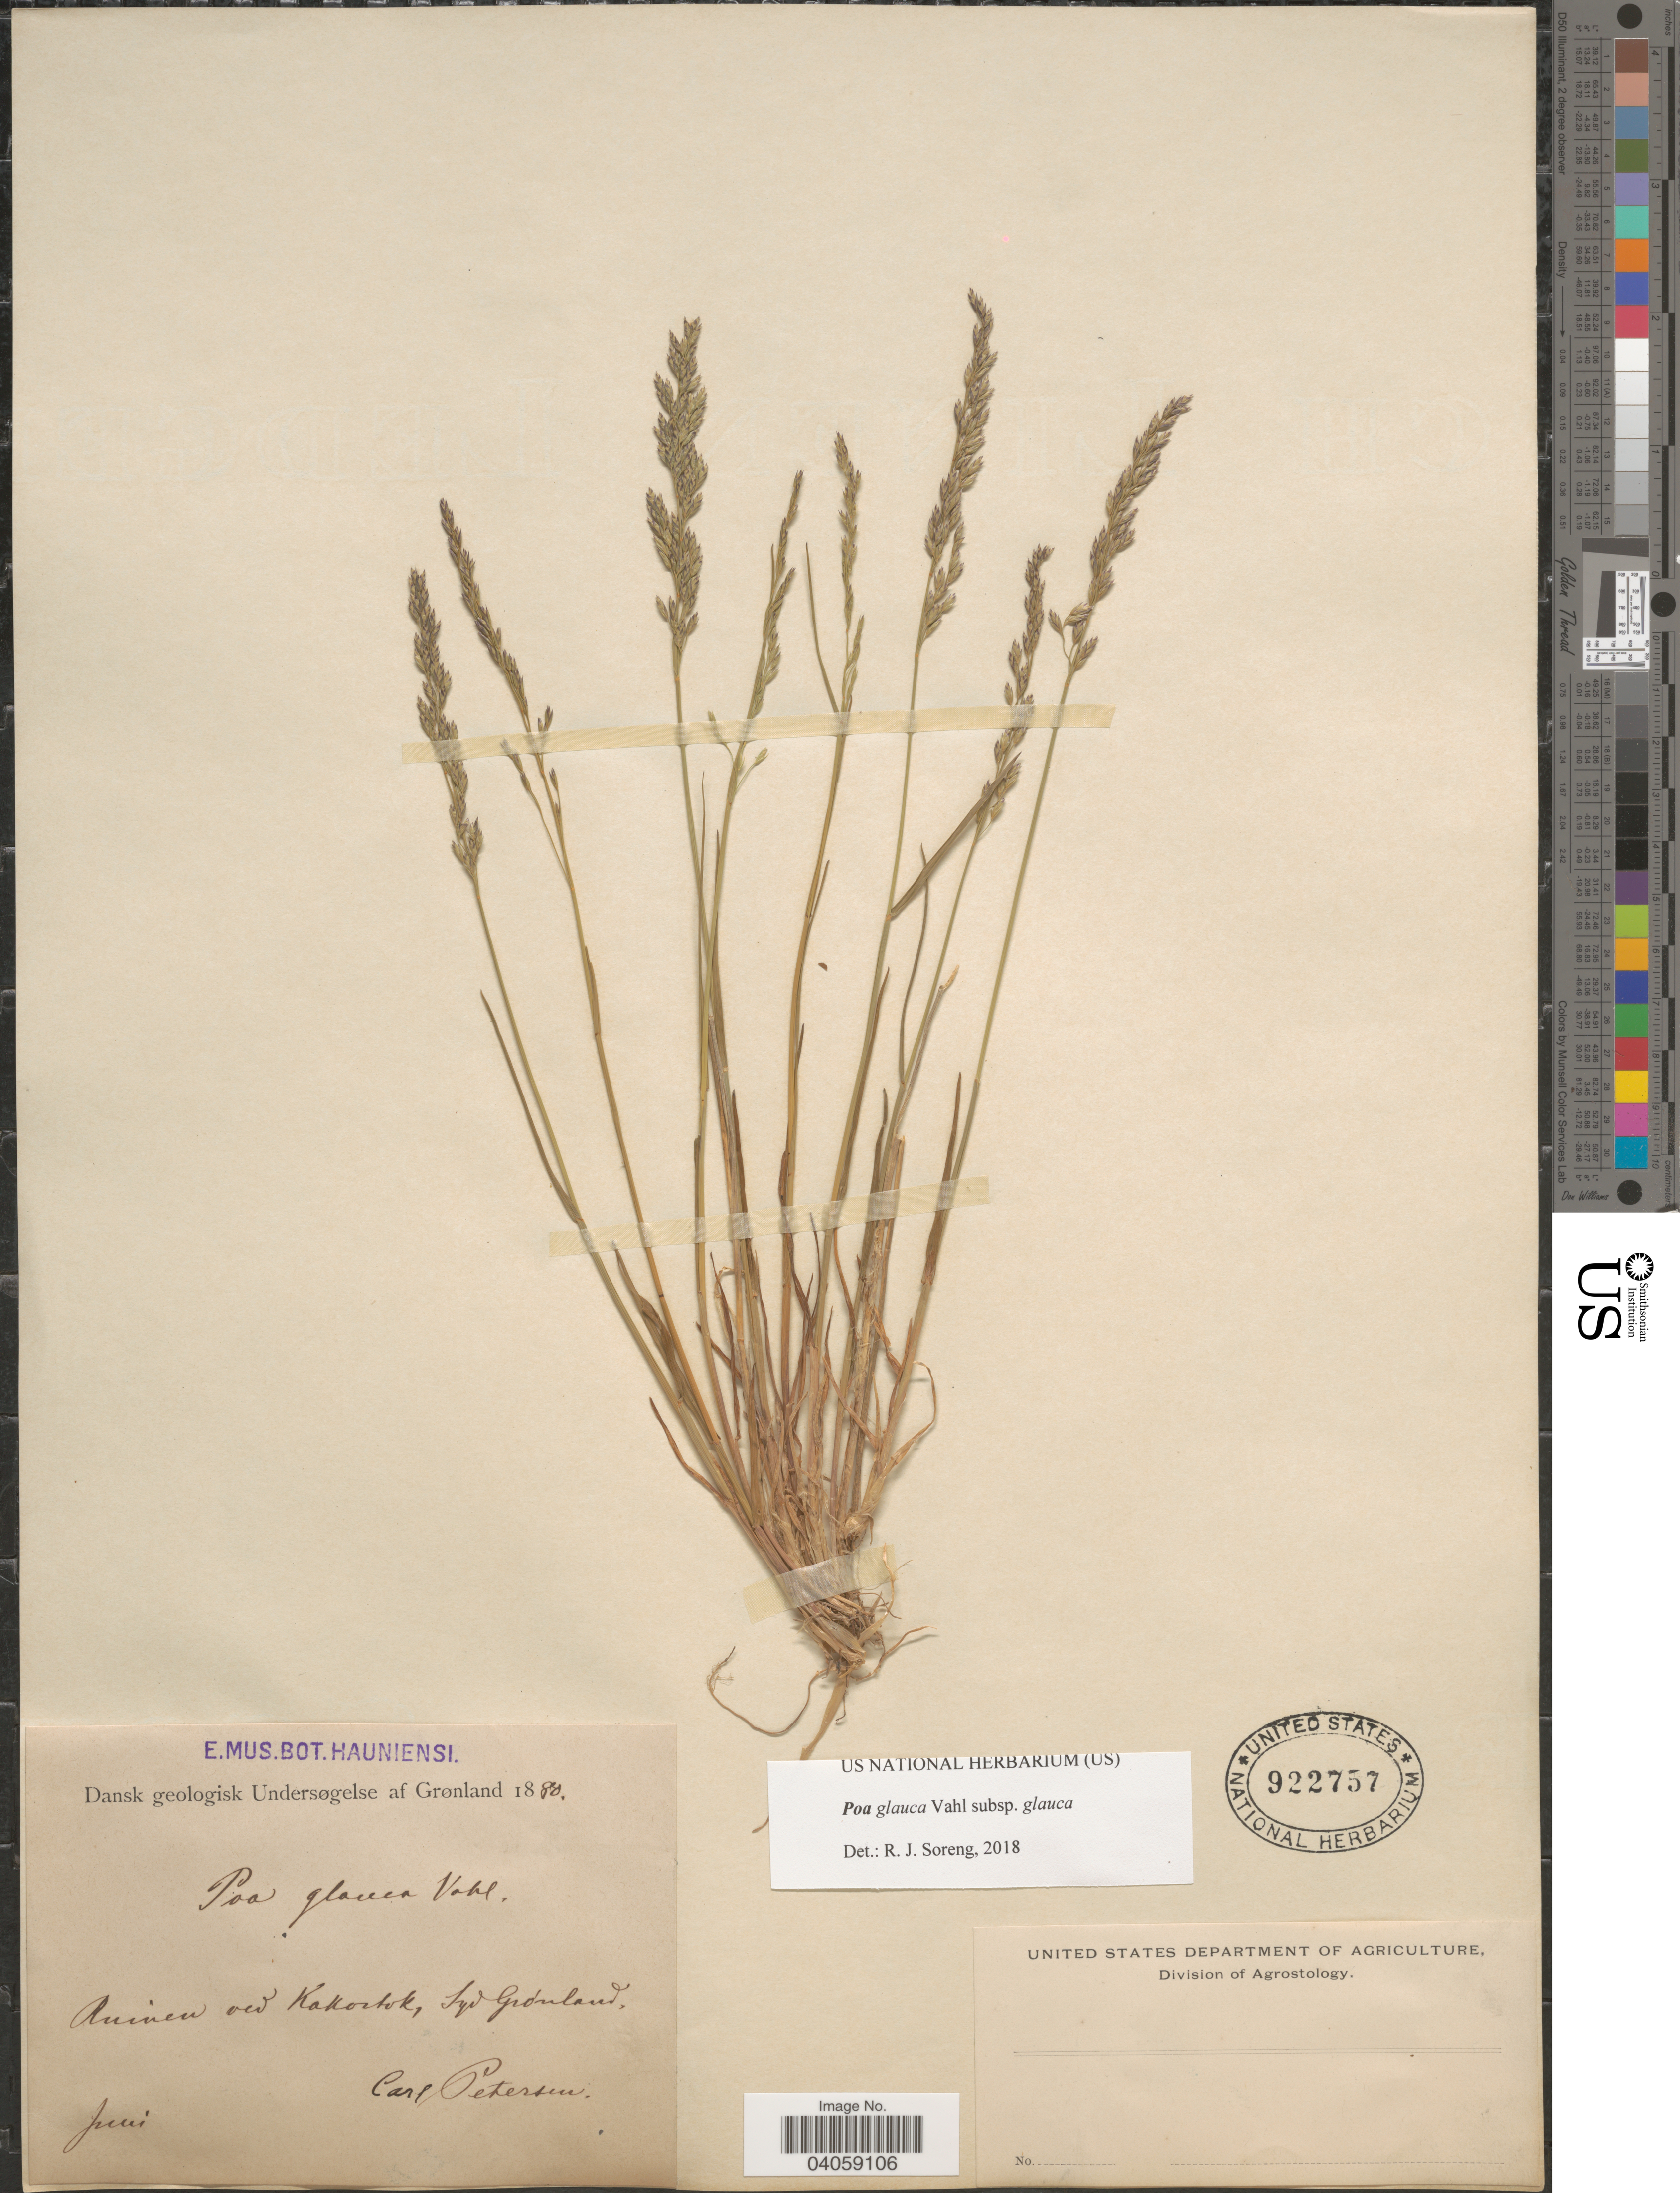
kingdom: Plantae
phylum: Tracheophyta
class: Liliopsida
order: Poales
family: Poaceae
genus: Poa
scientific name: Poa glauca subsp. glauca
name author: Vahl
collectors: C. Peterson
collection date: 1880-06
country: Greenland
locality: Ruinen ved Kakortok, Syd Gronland.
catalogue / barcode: US 922757